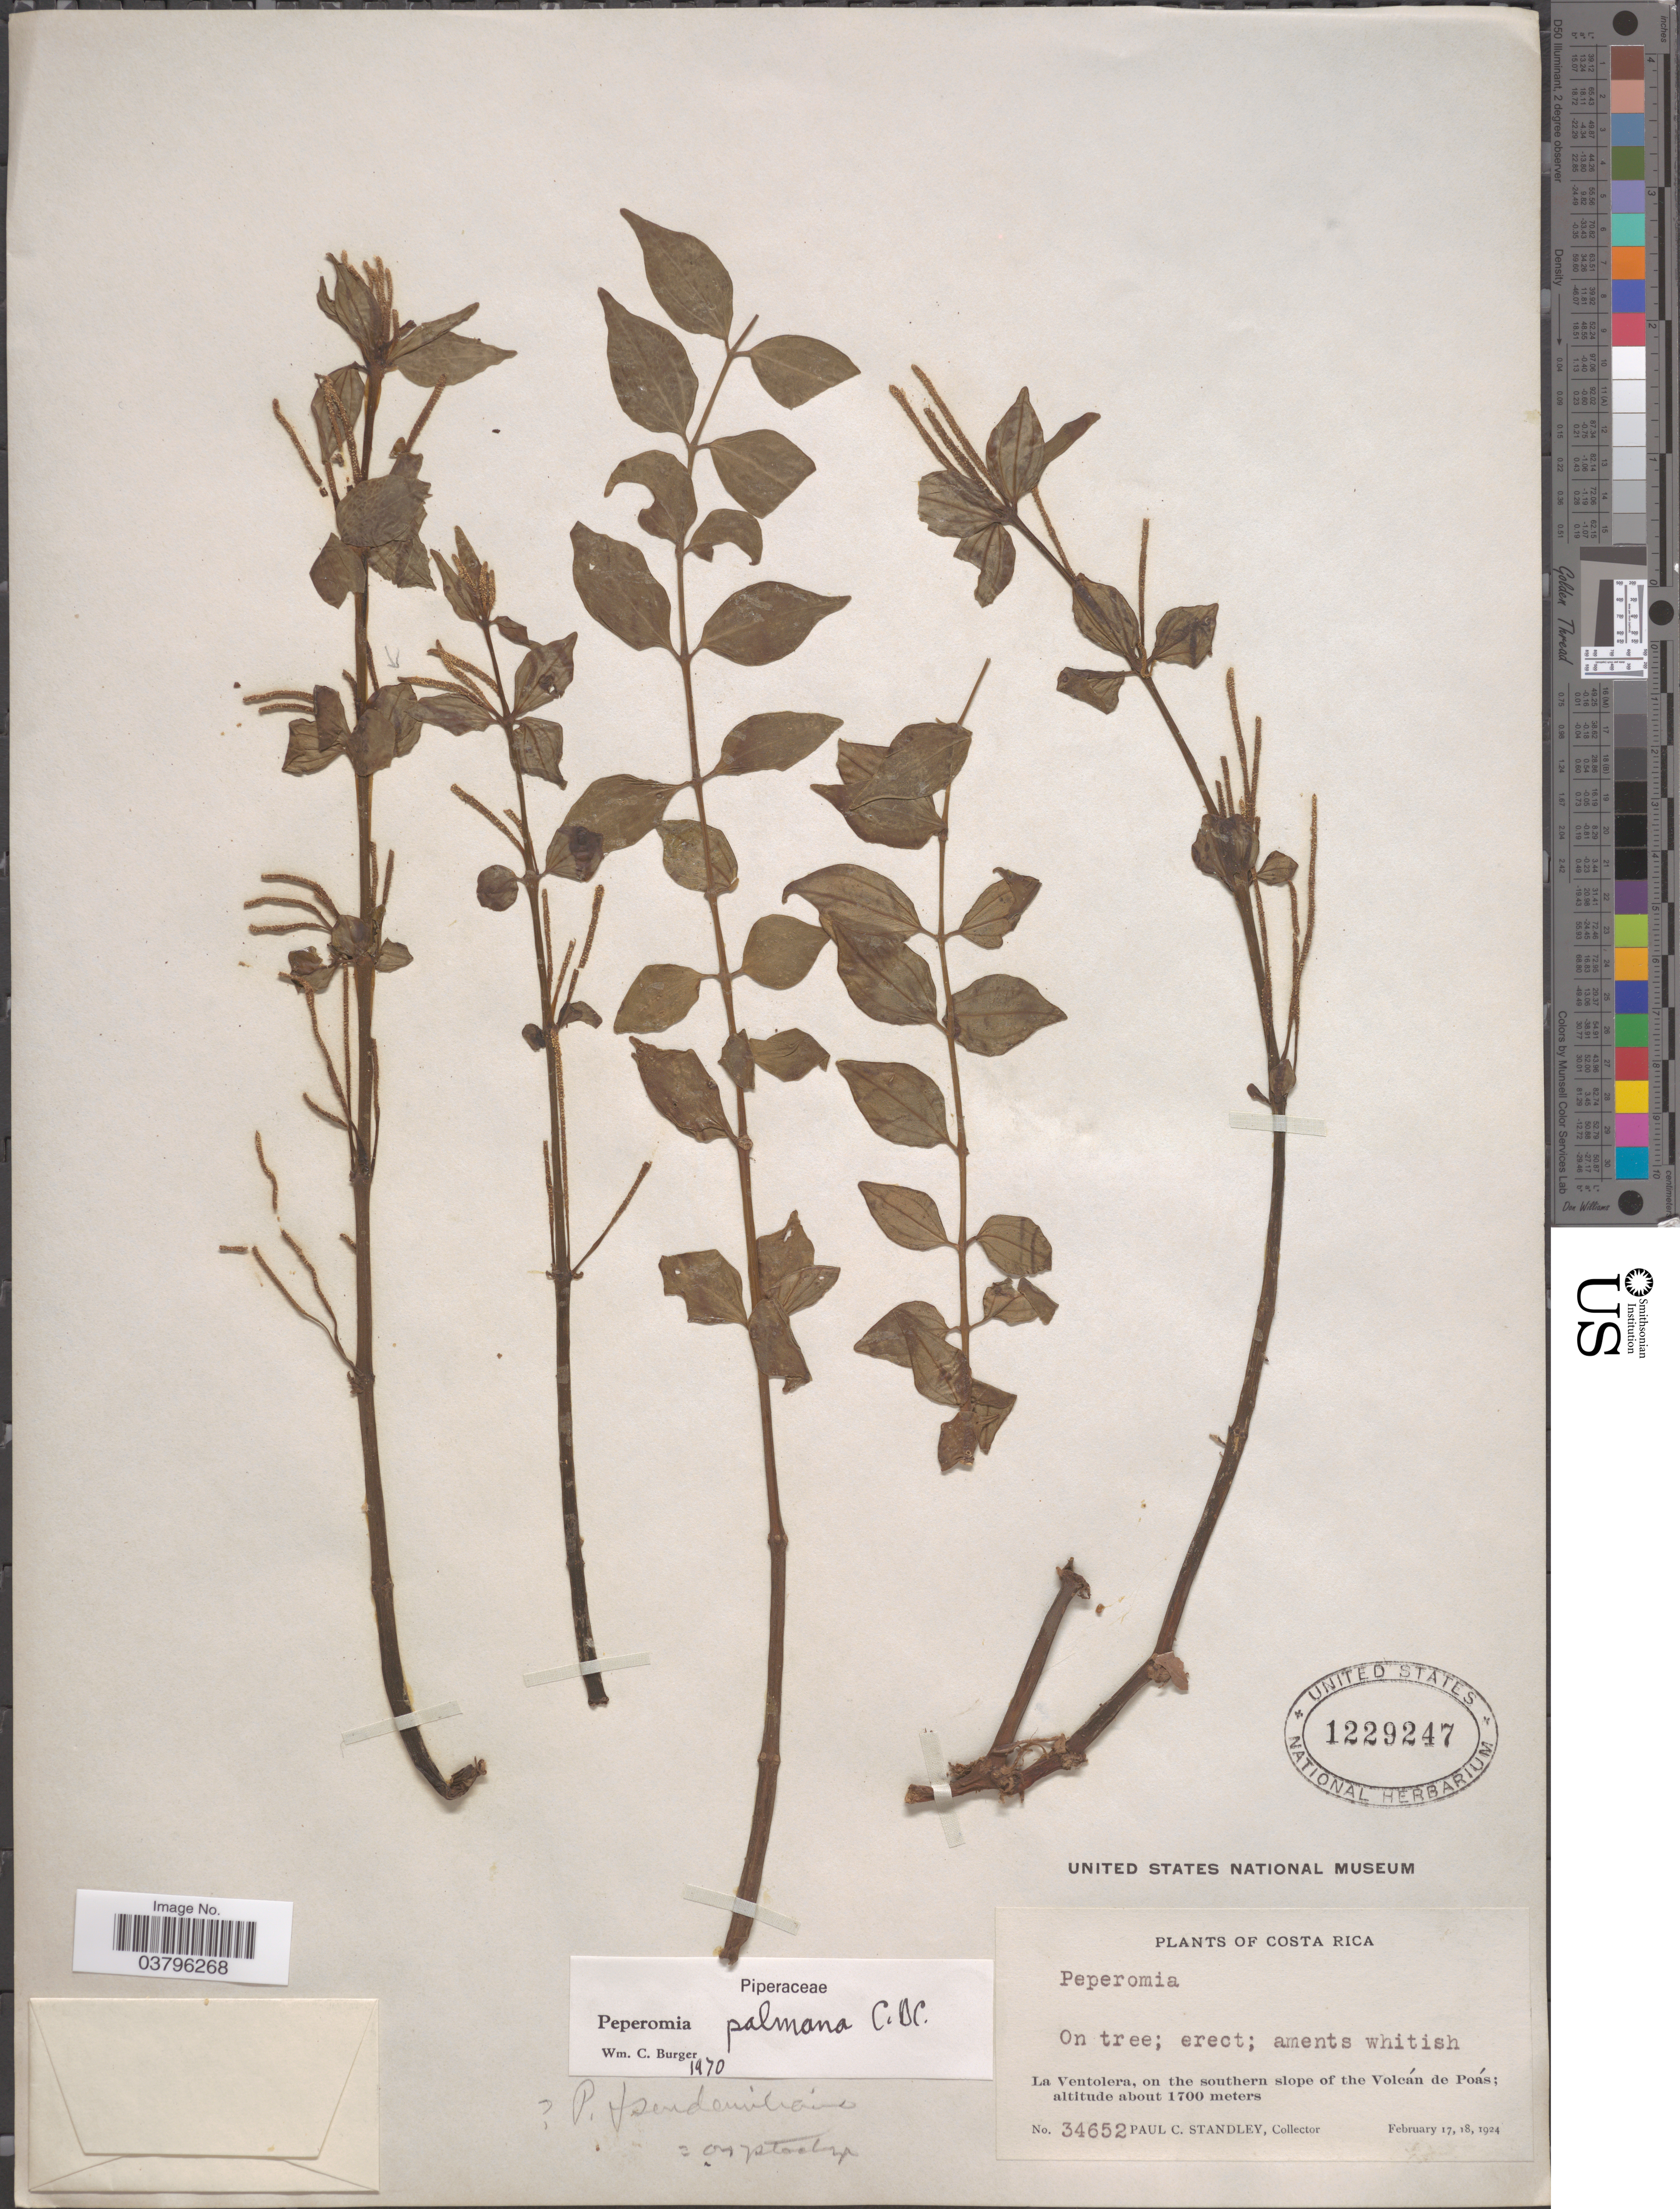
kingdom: Plantae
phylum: Tracheophyta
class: Magnoliopsida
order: Piperales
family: Piperaceae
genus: Peperomia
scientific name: Peperomia palmana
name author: C. DC.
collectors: P. C. Standley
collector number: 34652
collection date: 1924-02-17/1924-02-18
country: Costa Rica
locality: La Ventolera, on the southern slope of the Volcán de Poás.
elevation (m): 1700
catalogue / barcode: US 1229247